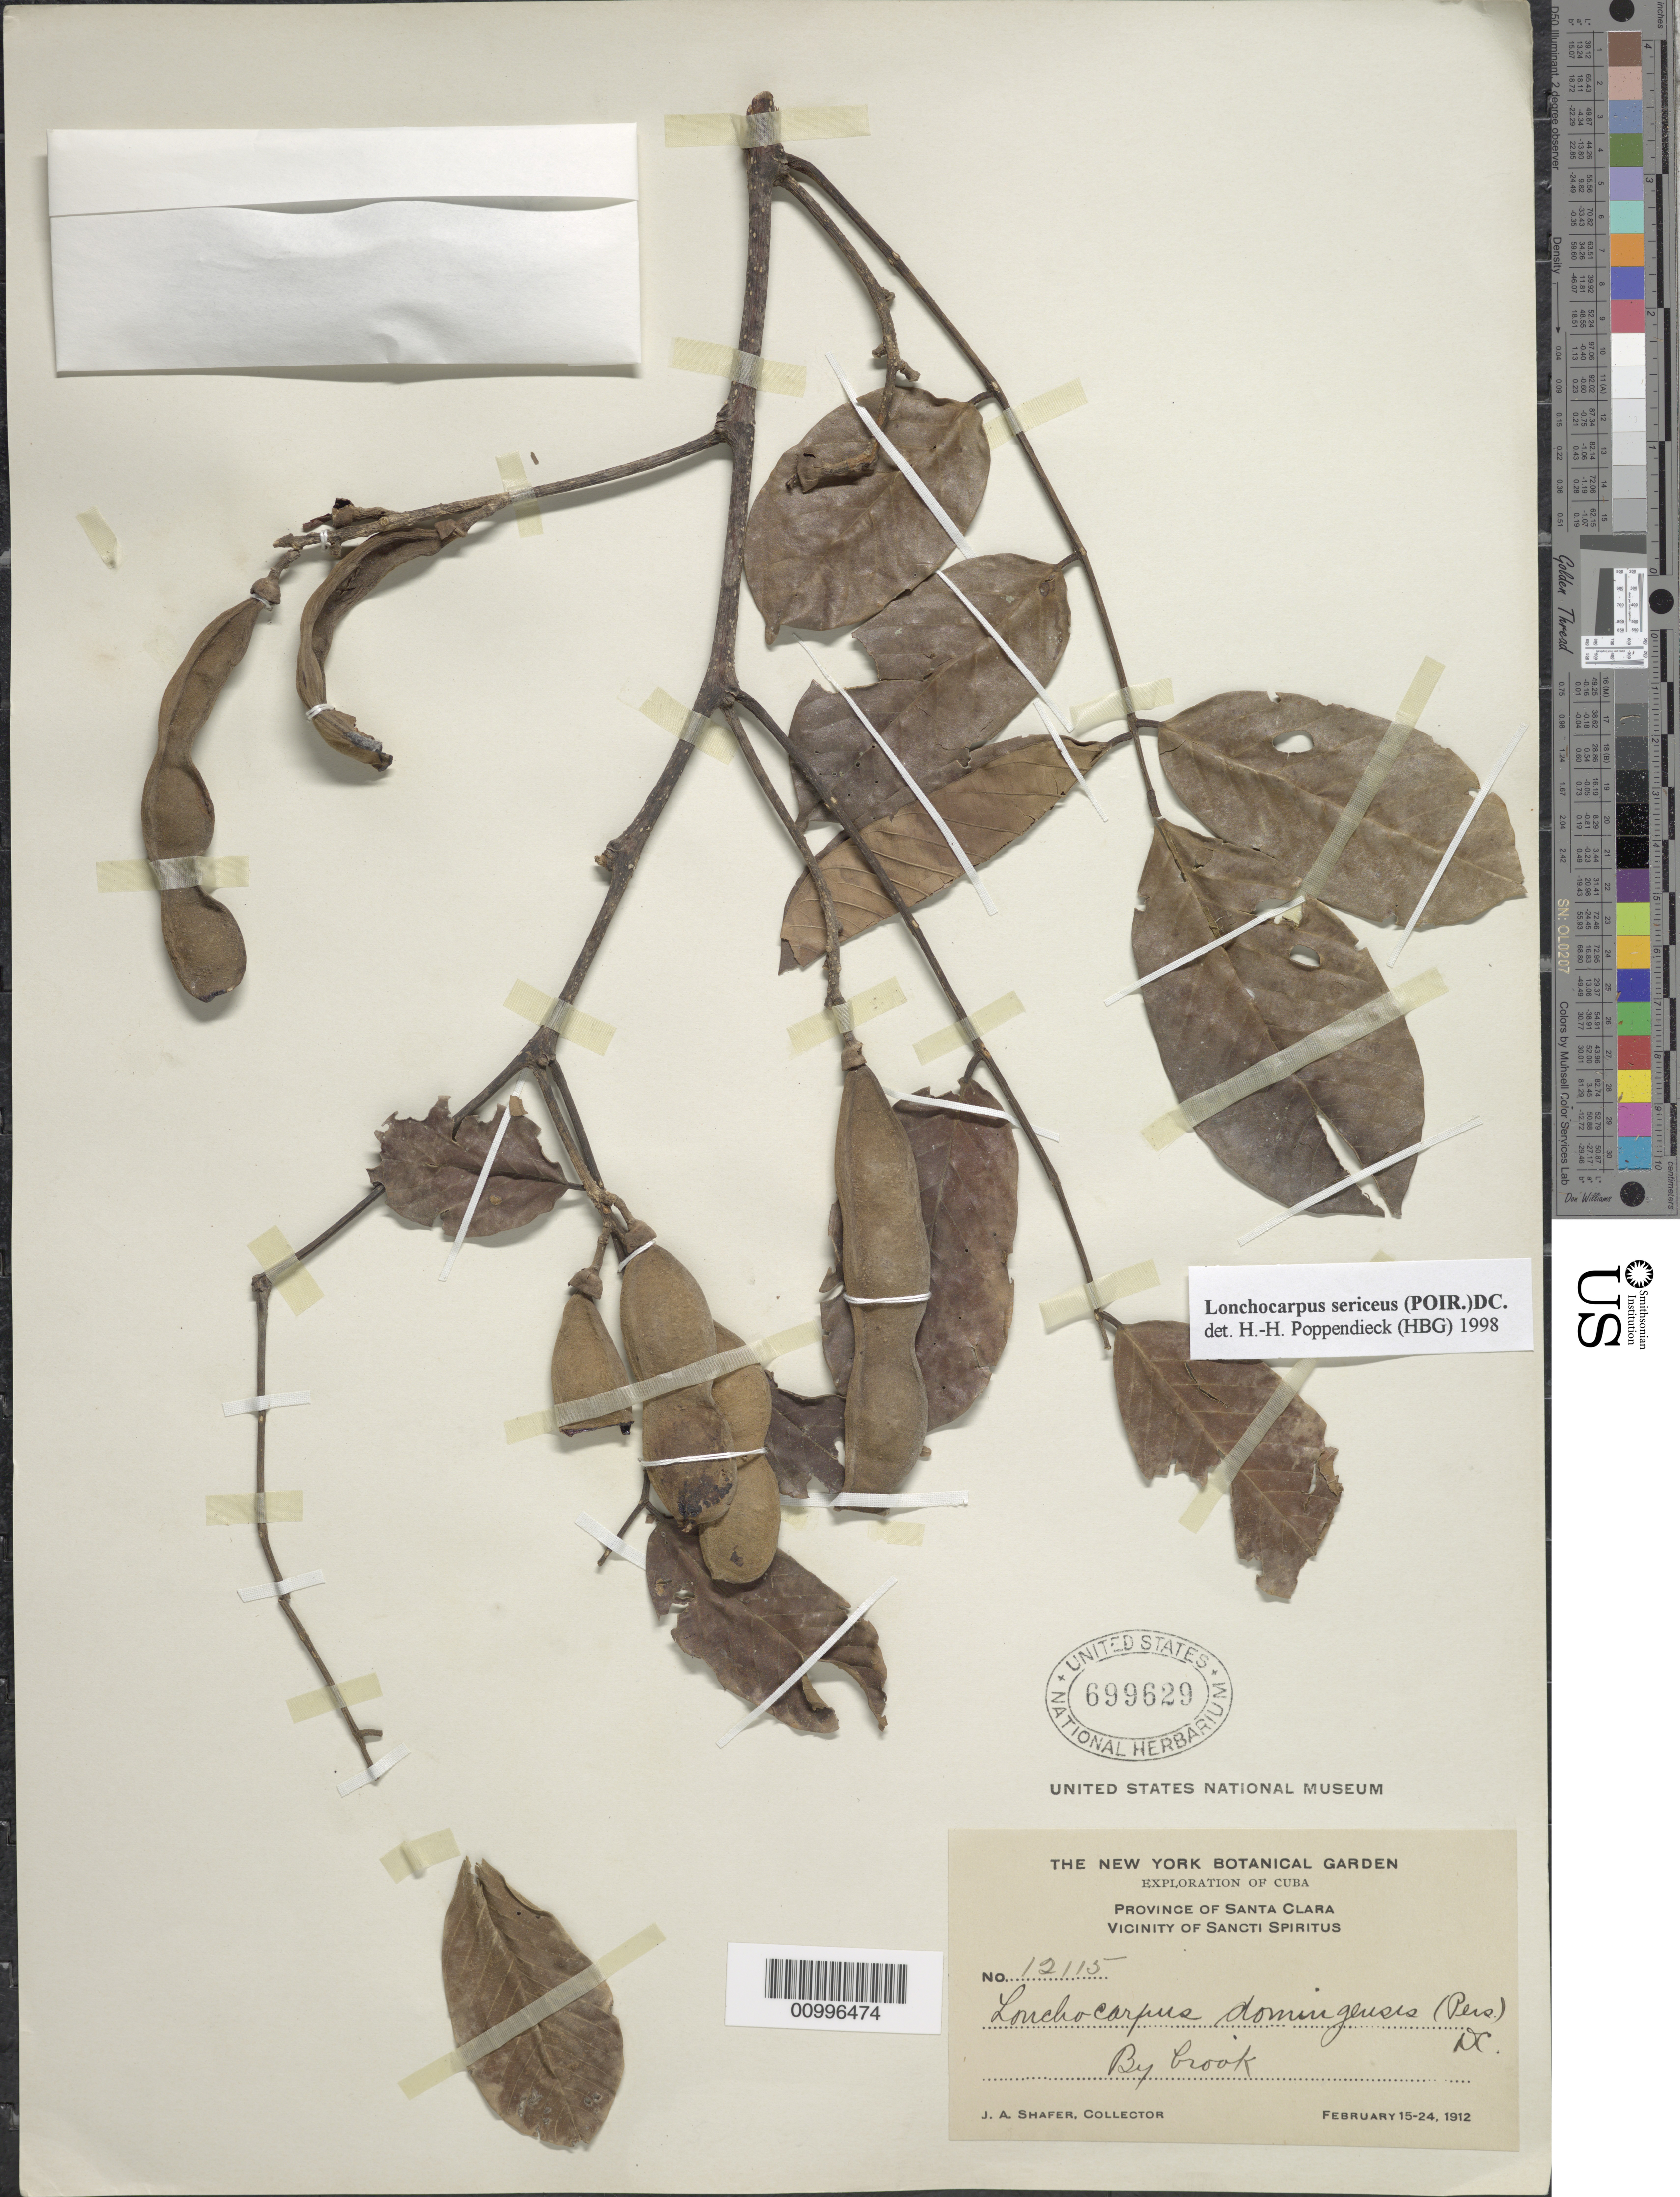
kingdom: Plantae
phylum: Tracheophyta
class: Magnoliopsida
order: Fabales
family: Fabaceae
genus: Lonchocarpus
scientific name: Lonchocarpus sericeus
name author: (Poir.) Kunth ex DC.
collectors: J. A. Shafer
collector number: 12115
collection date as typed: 15 Feb 1912 to 24 Feb 1912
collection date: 1912-02-15/1912-02-24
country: Cuba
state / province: Villa Clara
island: Cuba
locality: Santa Clara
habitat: By brook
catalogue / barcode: US 699629